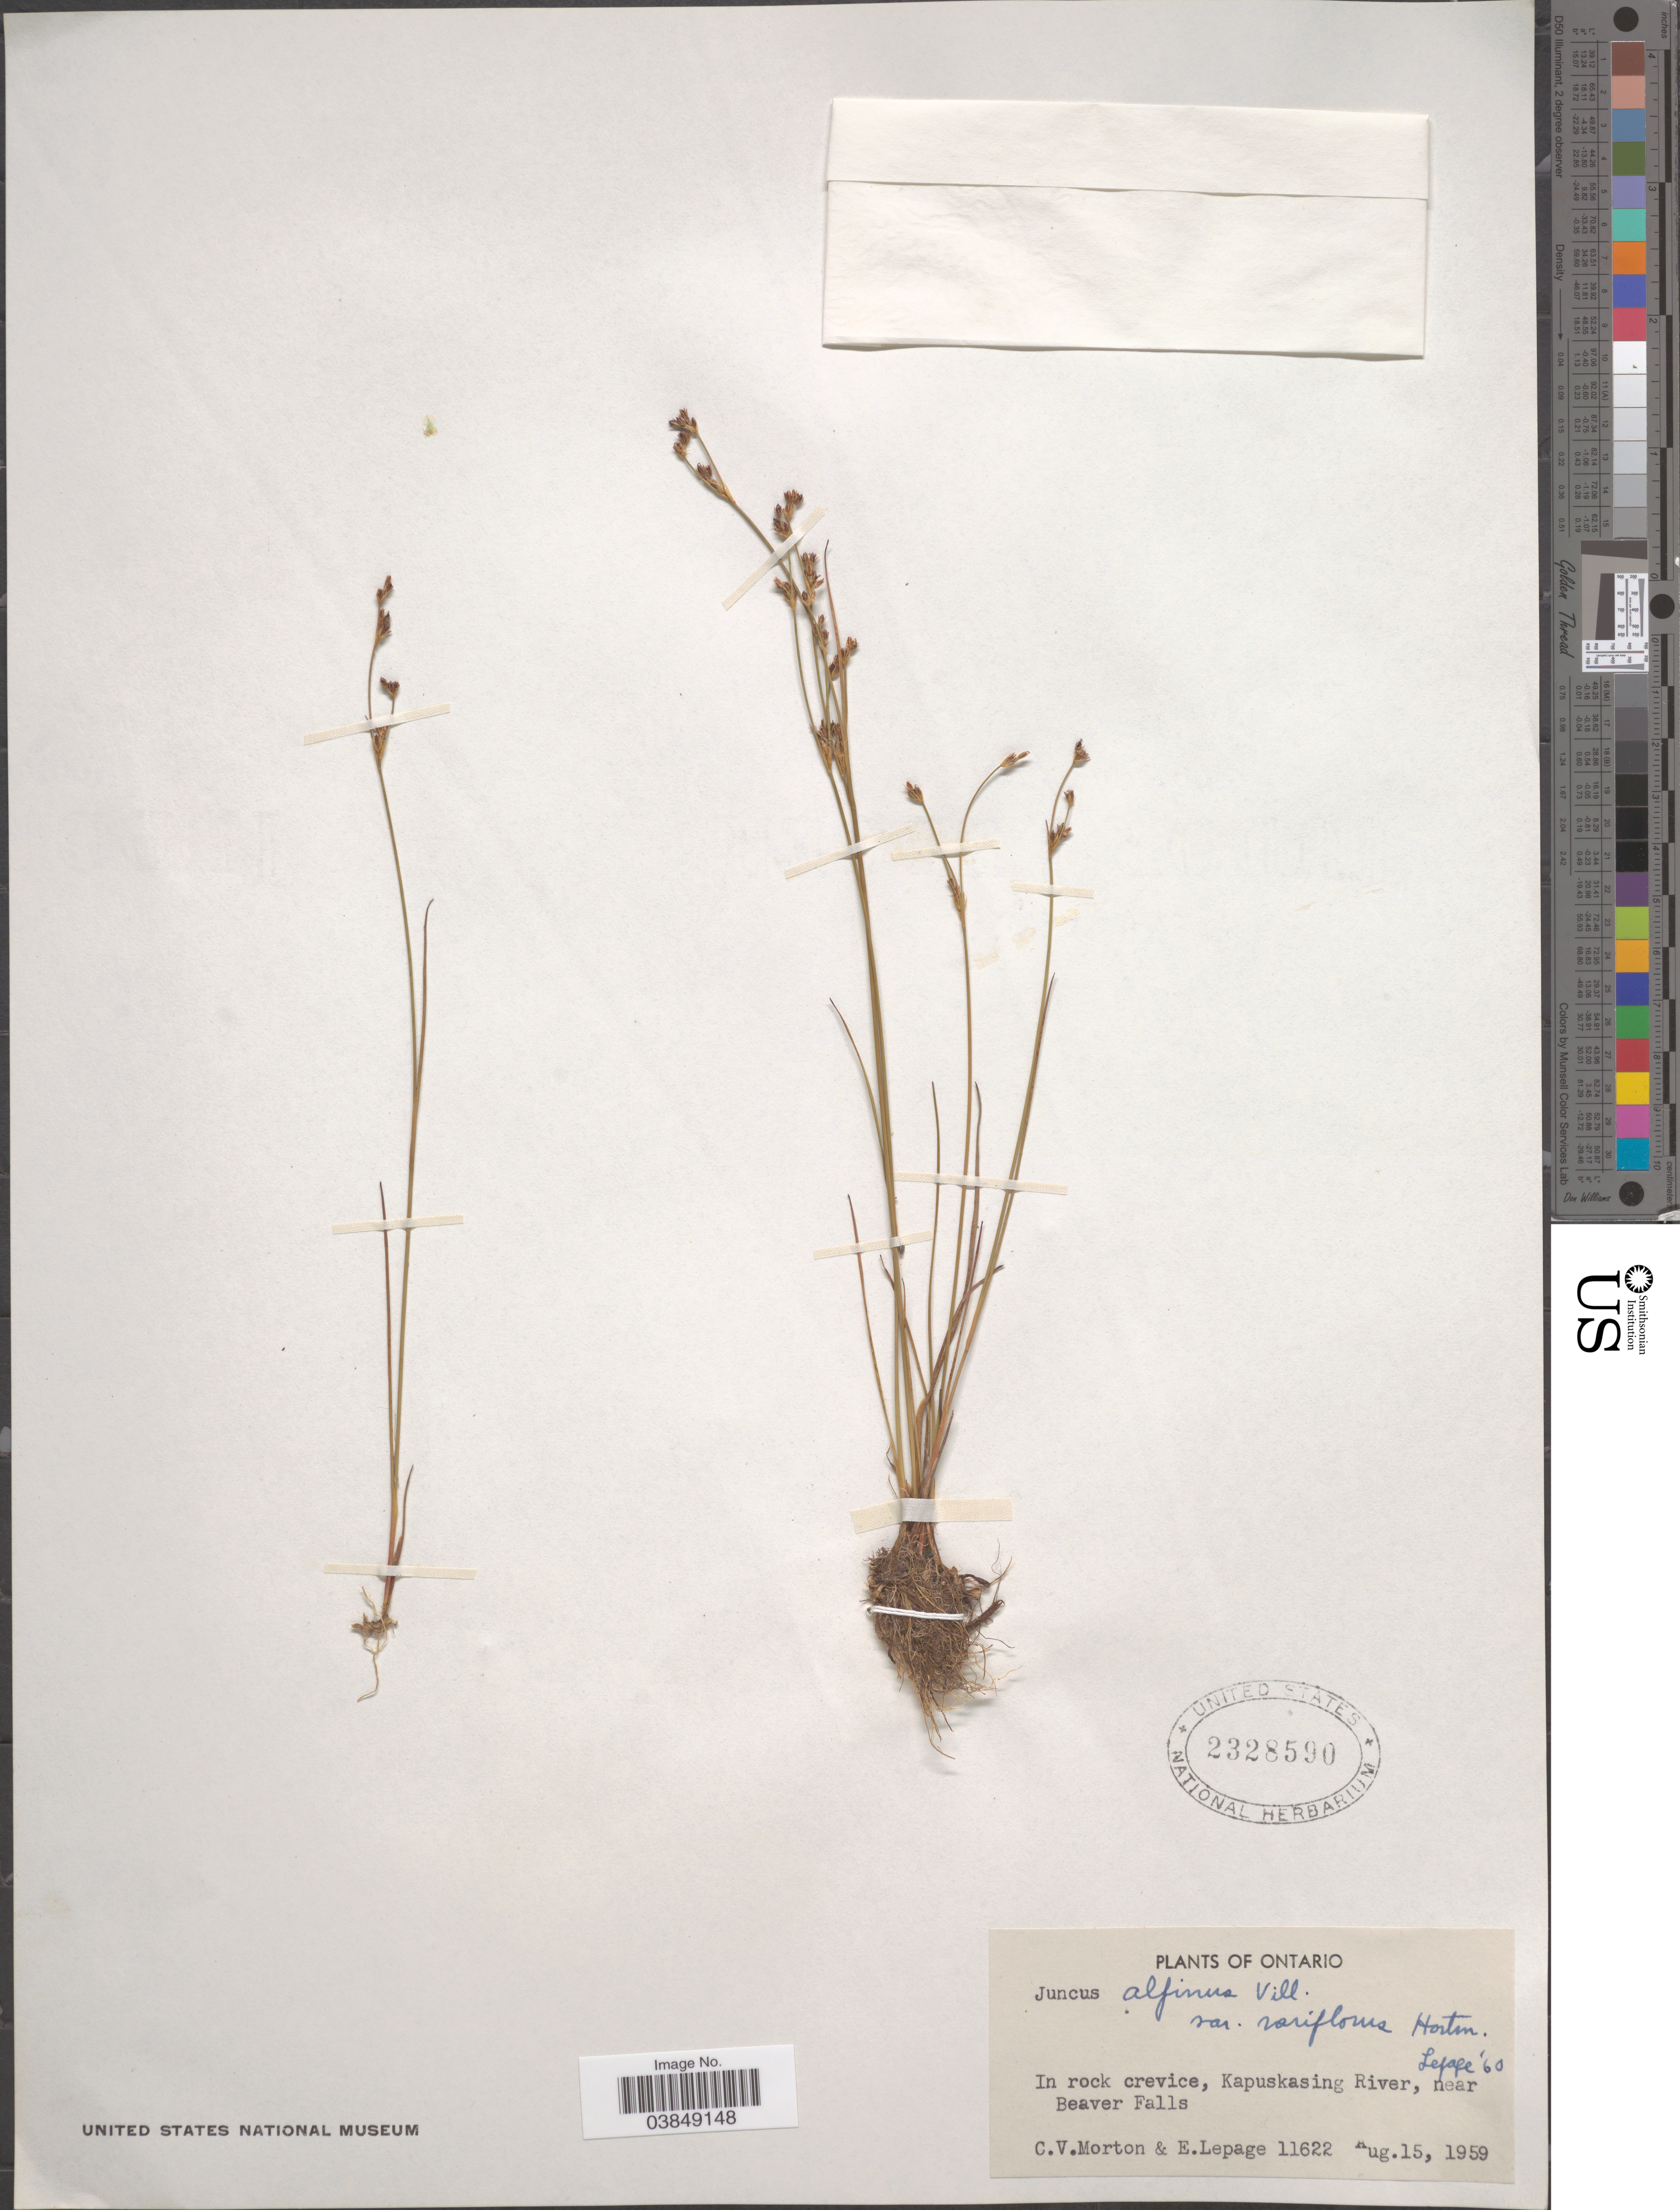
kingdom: Plantae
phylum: Tracheophyta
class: Liliopsida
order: Poales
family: Juncaceae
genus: Juncus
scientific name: Juncus alpinus var. rariflorus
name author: (Hartm.) Hartm.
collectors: C. V. Morton & E. Lepage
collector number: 11622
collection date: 1959-08-15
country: Canada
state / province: Ontario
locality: In rock crevice, kapuskasing River, near Beaver Falls.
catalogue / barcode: US 2328590